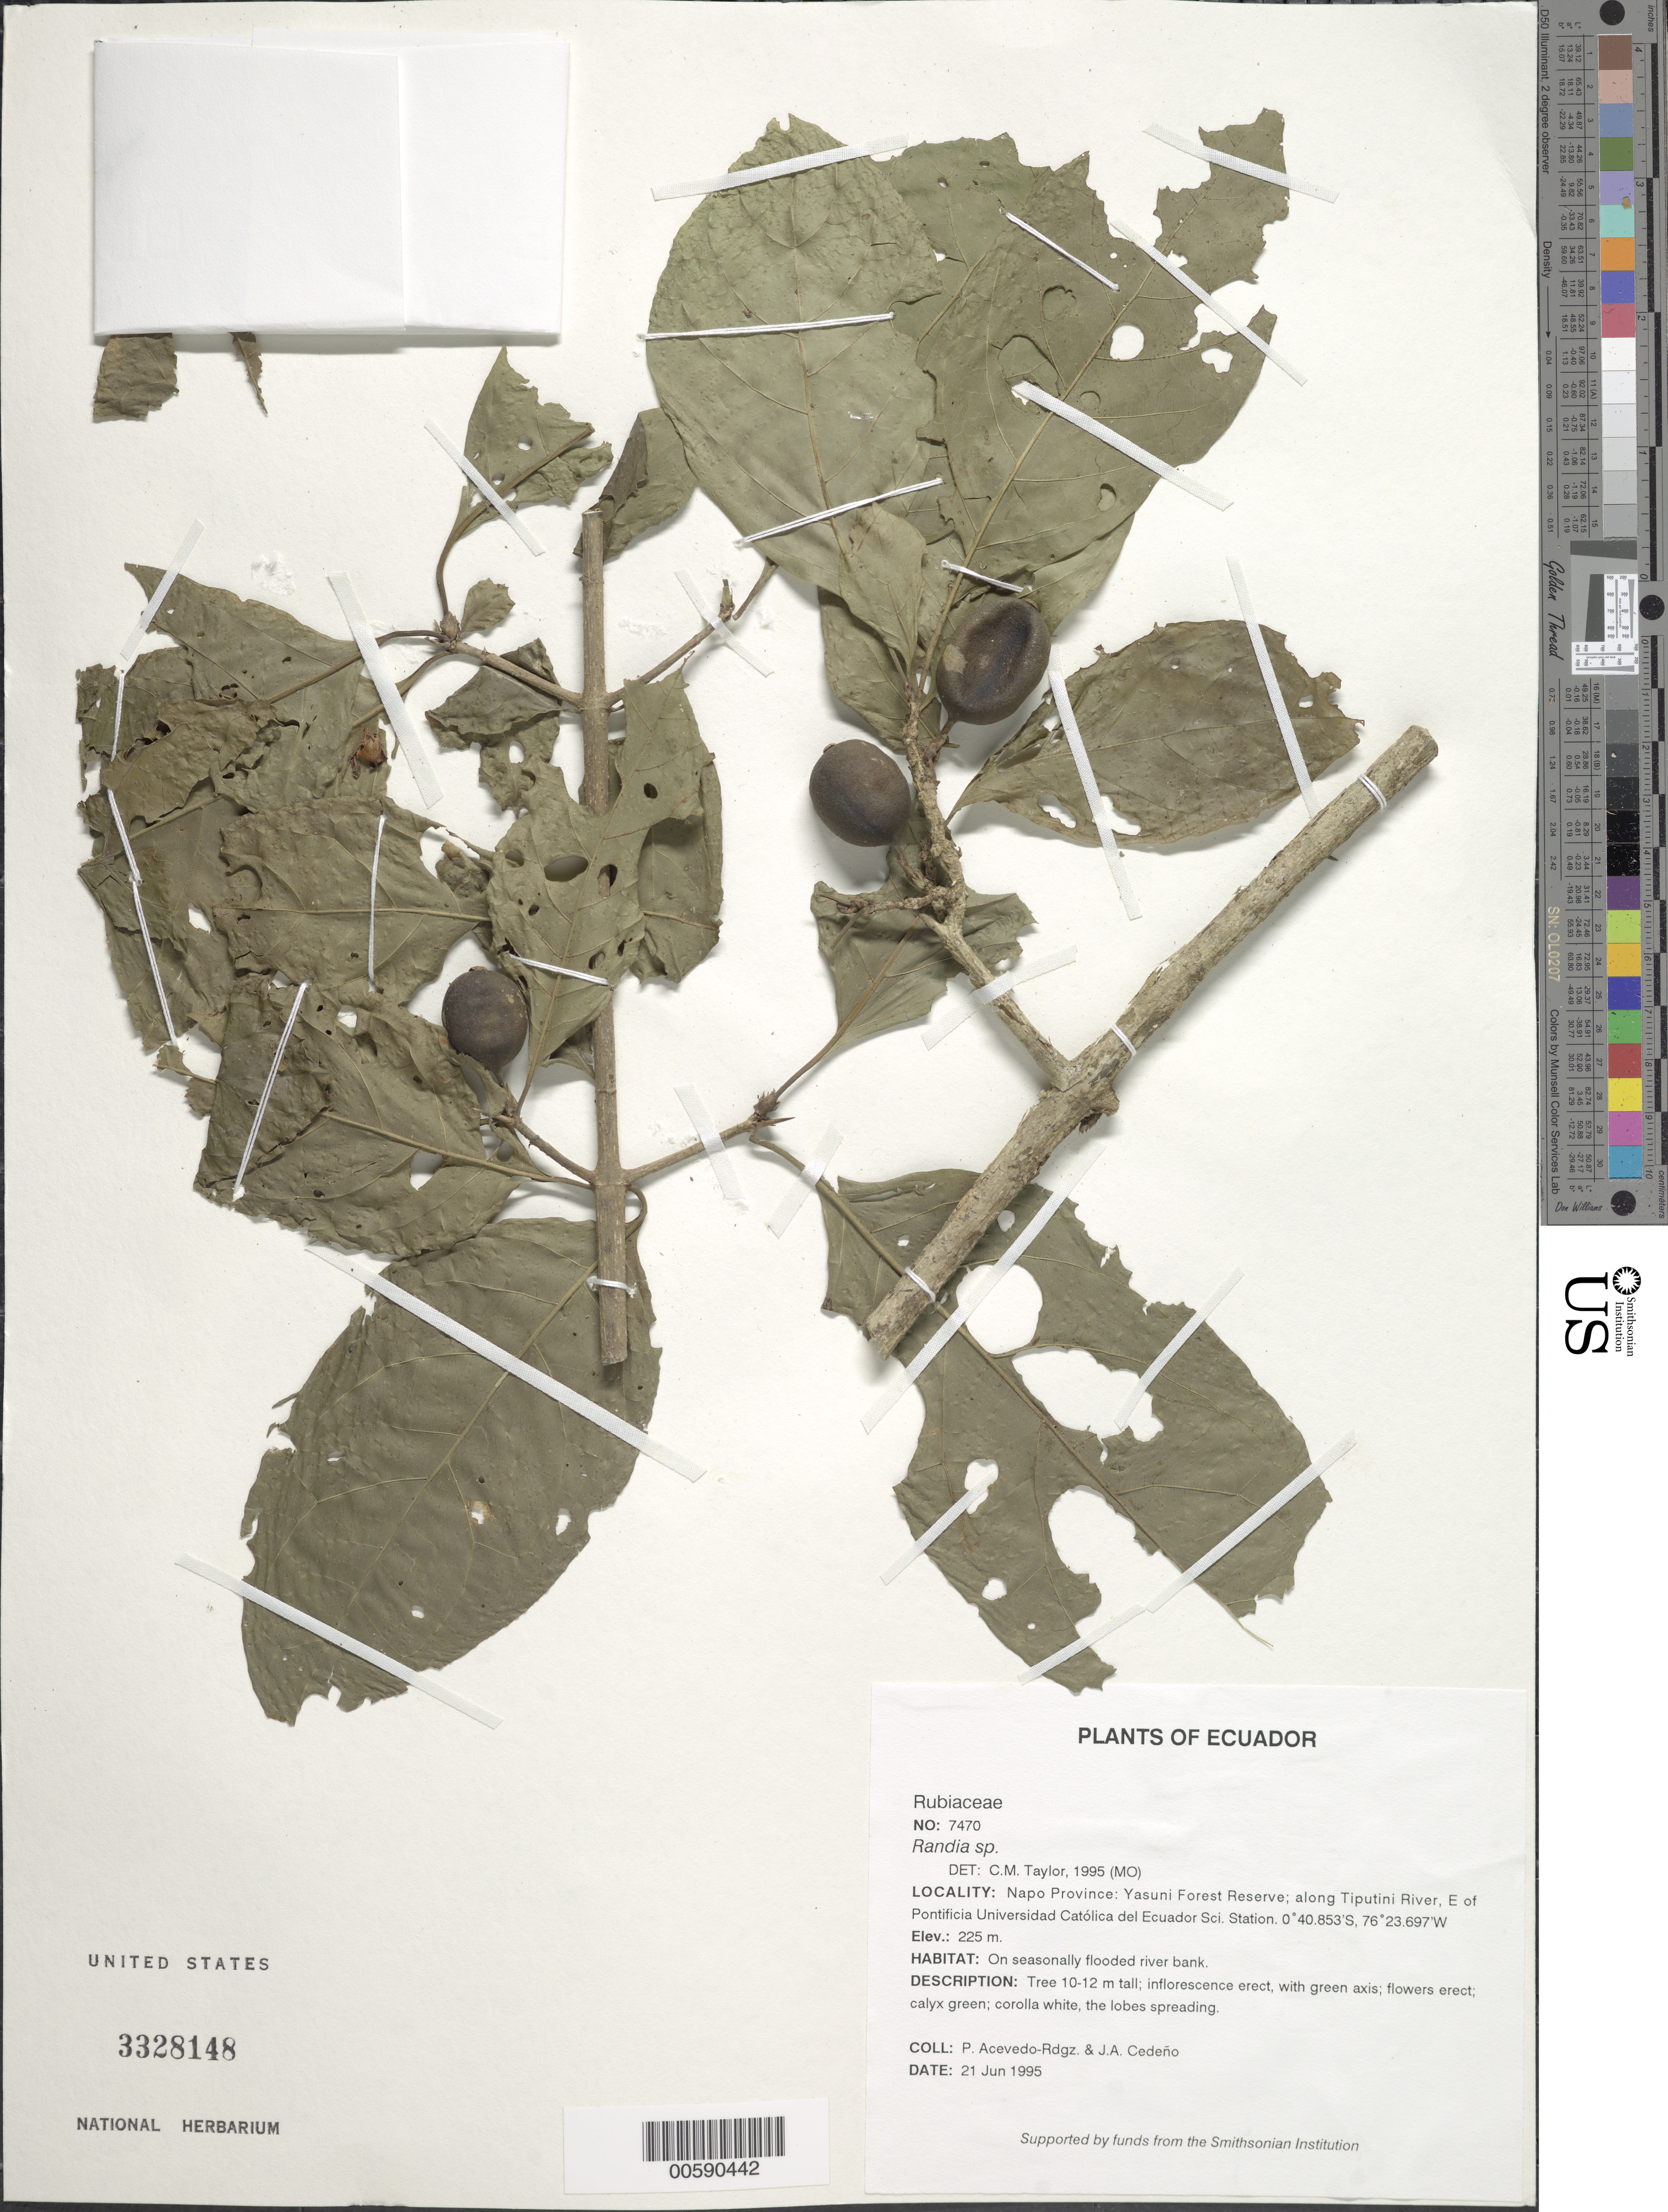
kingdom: Plantae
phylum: Tracheophyta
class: Magnoliopsida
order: Gentianales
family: Rubiaceae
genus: Randia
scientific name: Randia sp.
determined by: Taylor, Charlotte M.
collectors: P. Acevedo-Rodr. & J. A. Cedeño M.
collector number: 7470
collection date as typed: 21 Jun 1995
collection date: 1995-06-21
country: Ecuador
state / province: Napo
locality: Napo Province: Yasuni Forest Reserve; along Tiputini River, E of Pontificia Universidad Católica del Ecuador Sci. Station.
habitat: On seasonally flooded river bank.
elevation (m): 225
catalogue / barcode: US 3328148